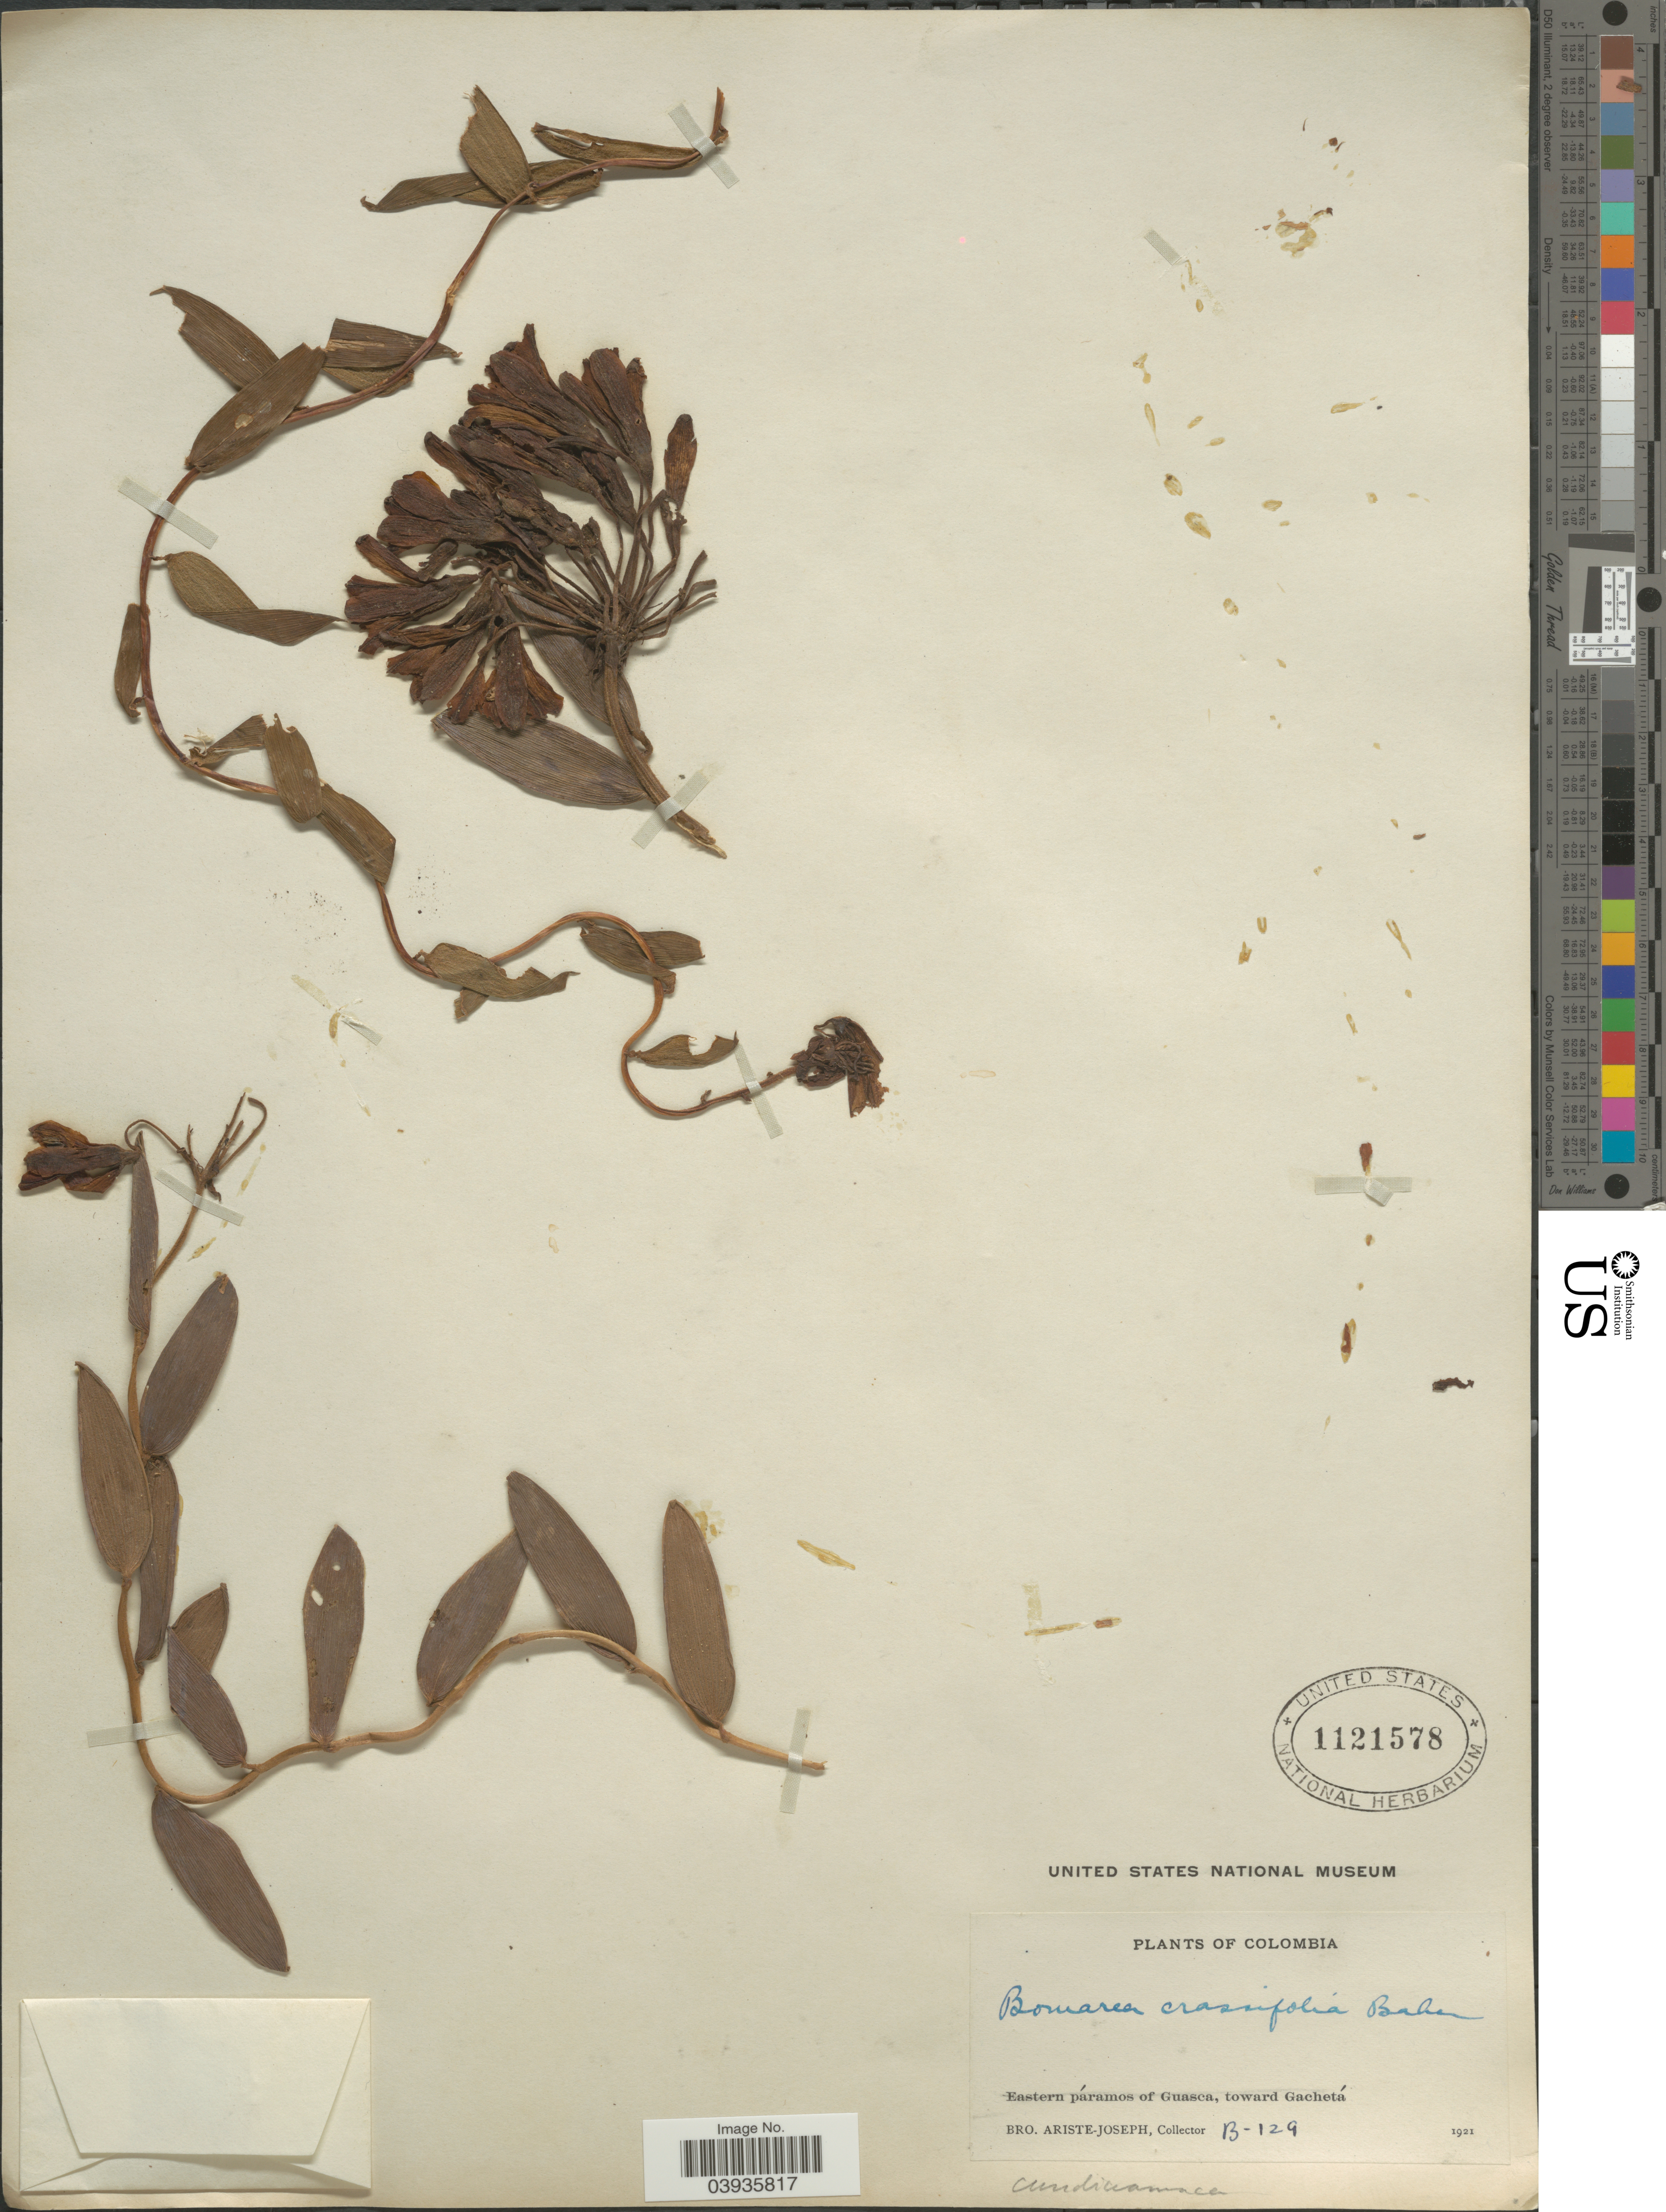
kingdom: Plantae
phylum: Tracheophyta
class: Liliopsida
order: Liliales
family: Alstroemeriaceae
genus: Bomarea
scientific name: Bomarea crassifolia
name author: Baker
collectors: Bro. Ariste-Joseph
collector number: B-129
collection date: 1921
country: Colombia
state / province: Cundinamarca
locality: Eastern páramos of Guasca, toward Gachetá.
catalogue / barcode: US 1121578